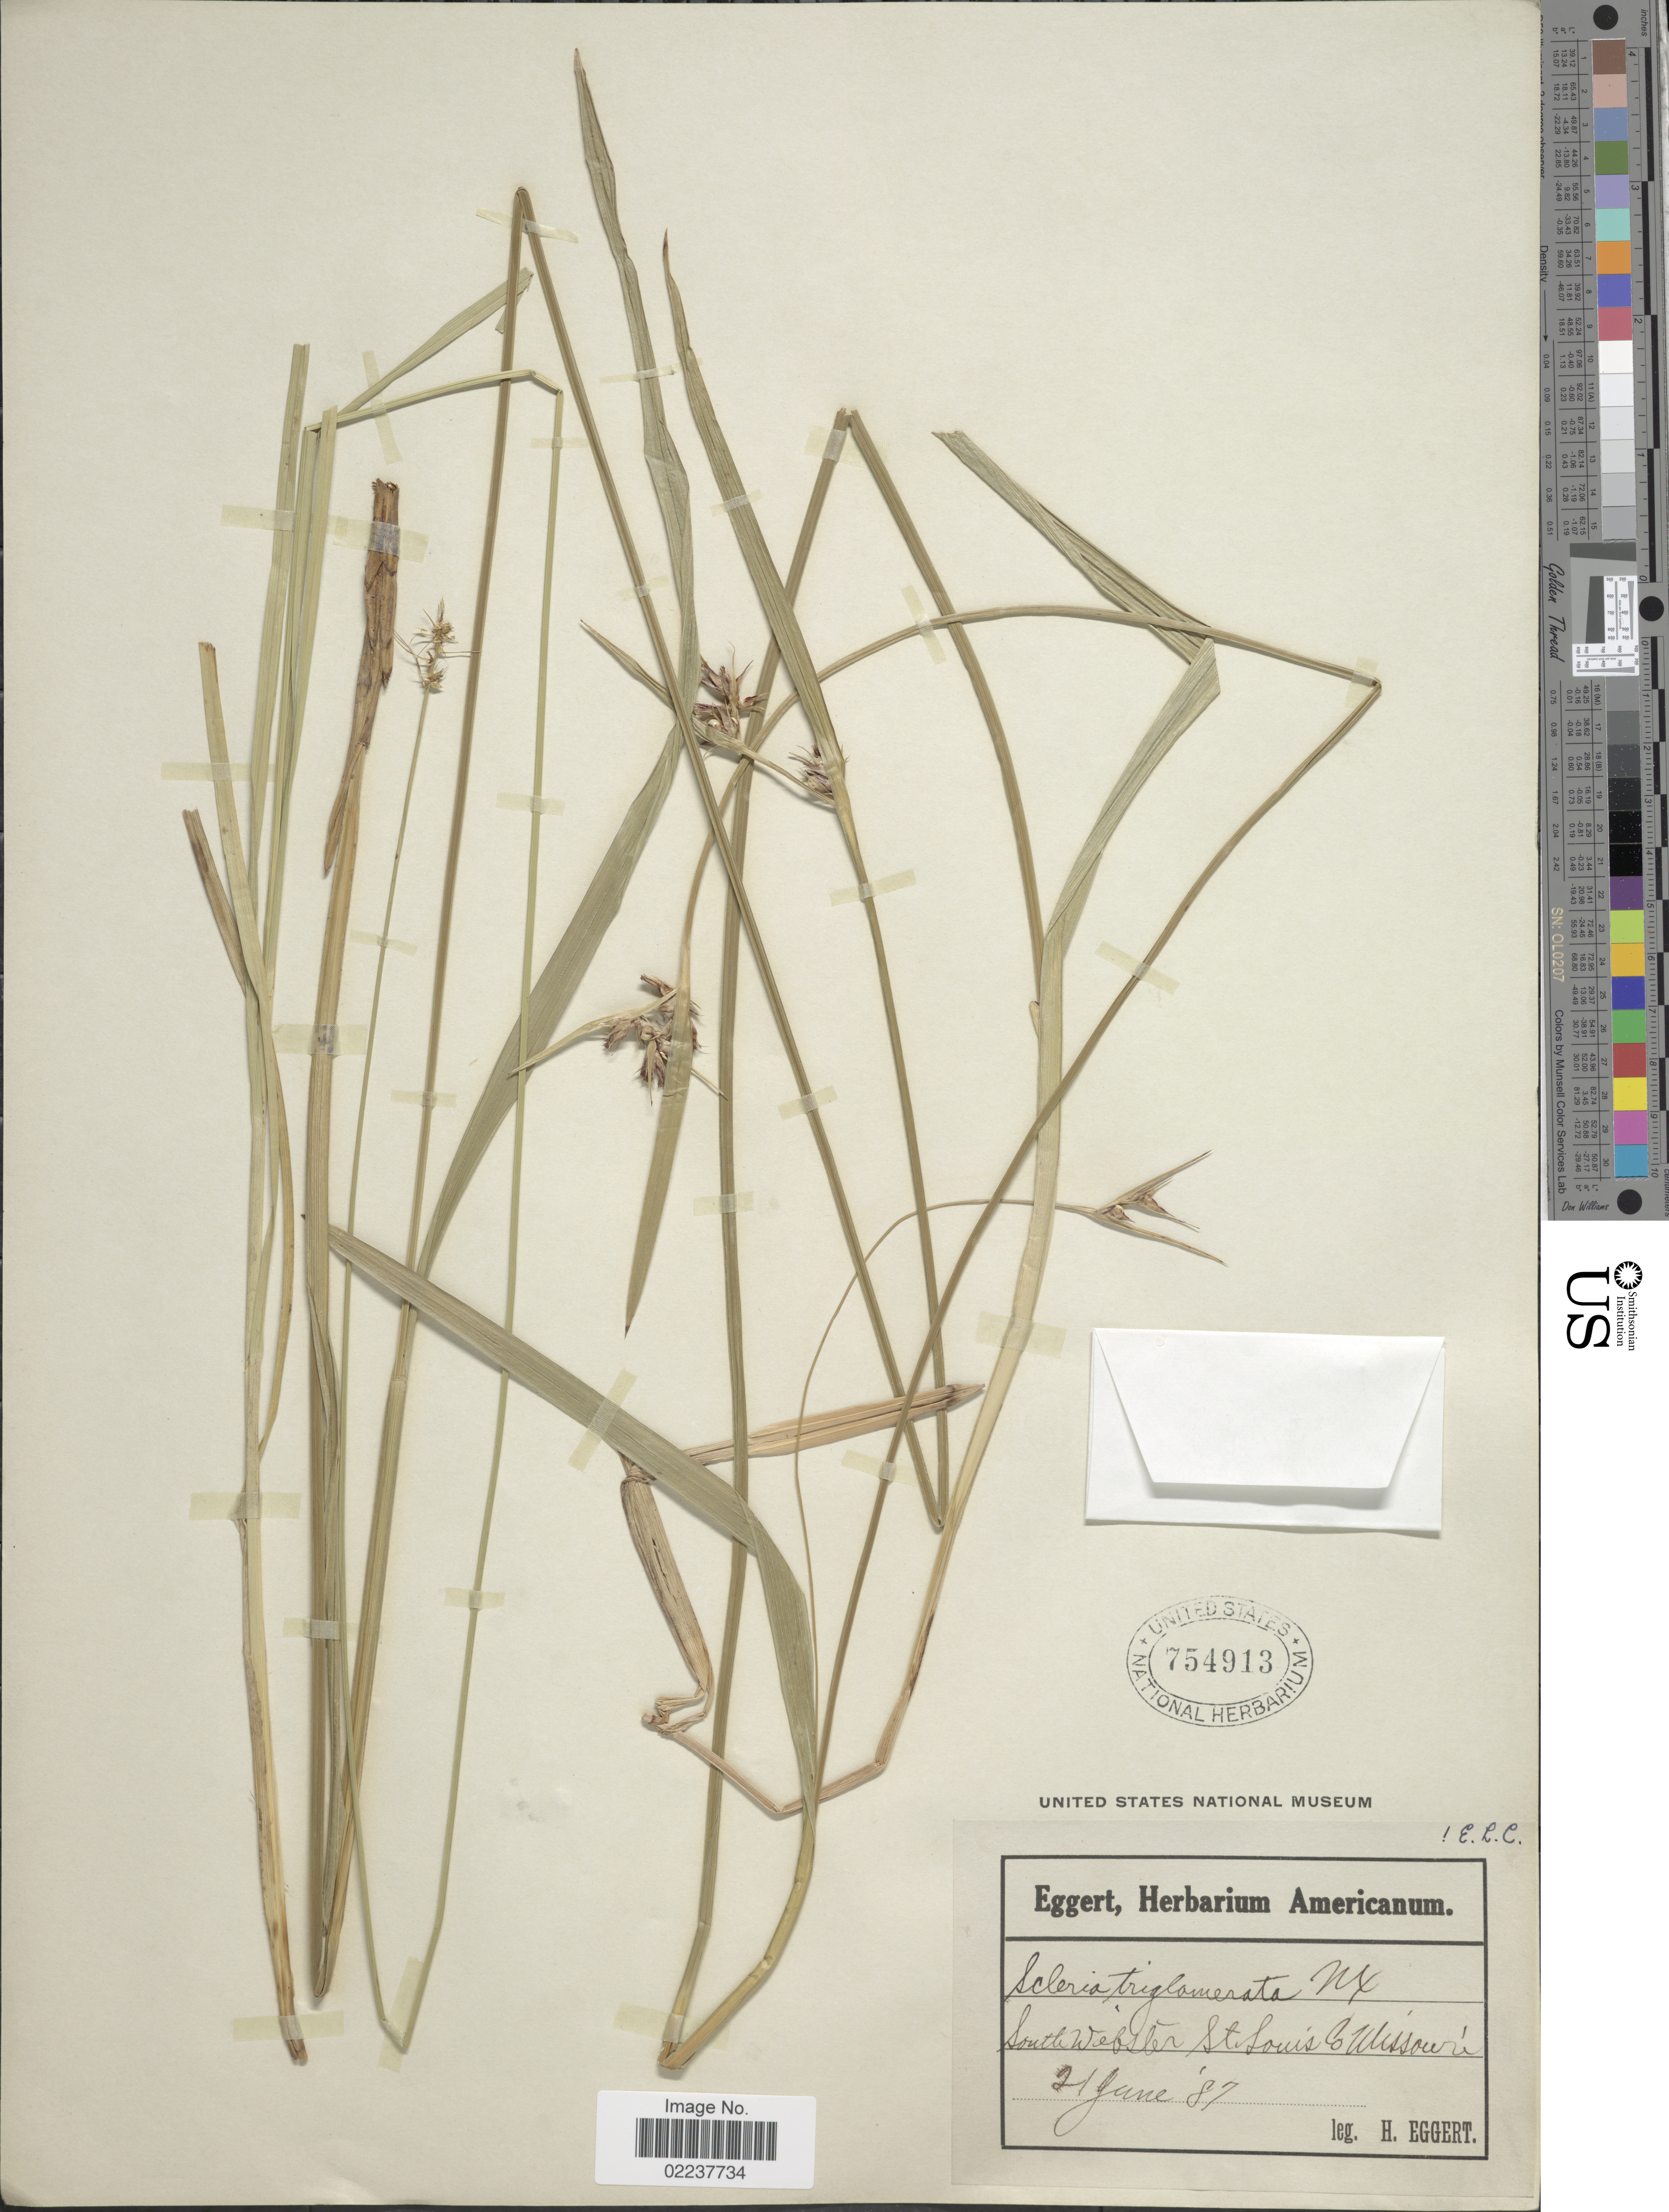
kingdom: Plantae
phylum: Tracheophyta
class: Liliopsida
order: Poales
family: Cyperaceae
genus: Scleria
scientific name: Scleria triglomerata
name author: Michx.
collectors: H. Eggert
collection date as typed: Transcribed d/m/y: 21/6/87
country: United States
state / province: Missouri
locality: South Webster St. Louis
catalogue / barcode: US 754913